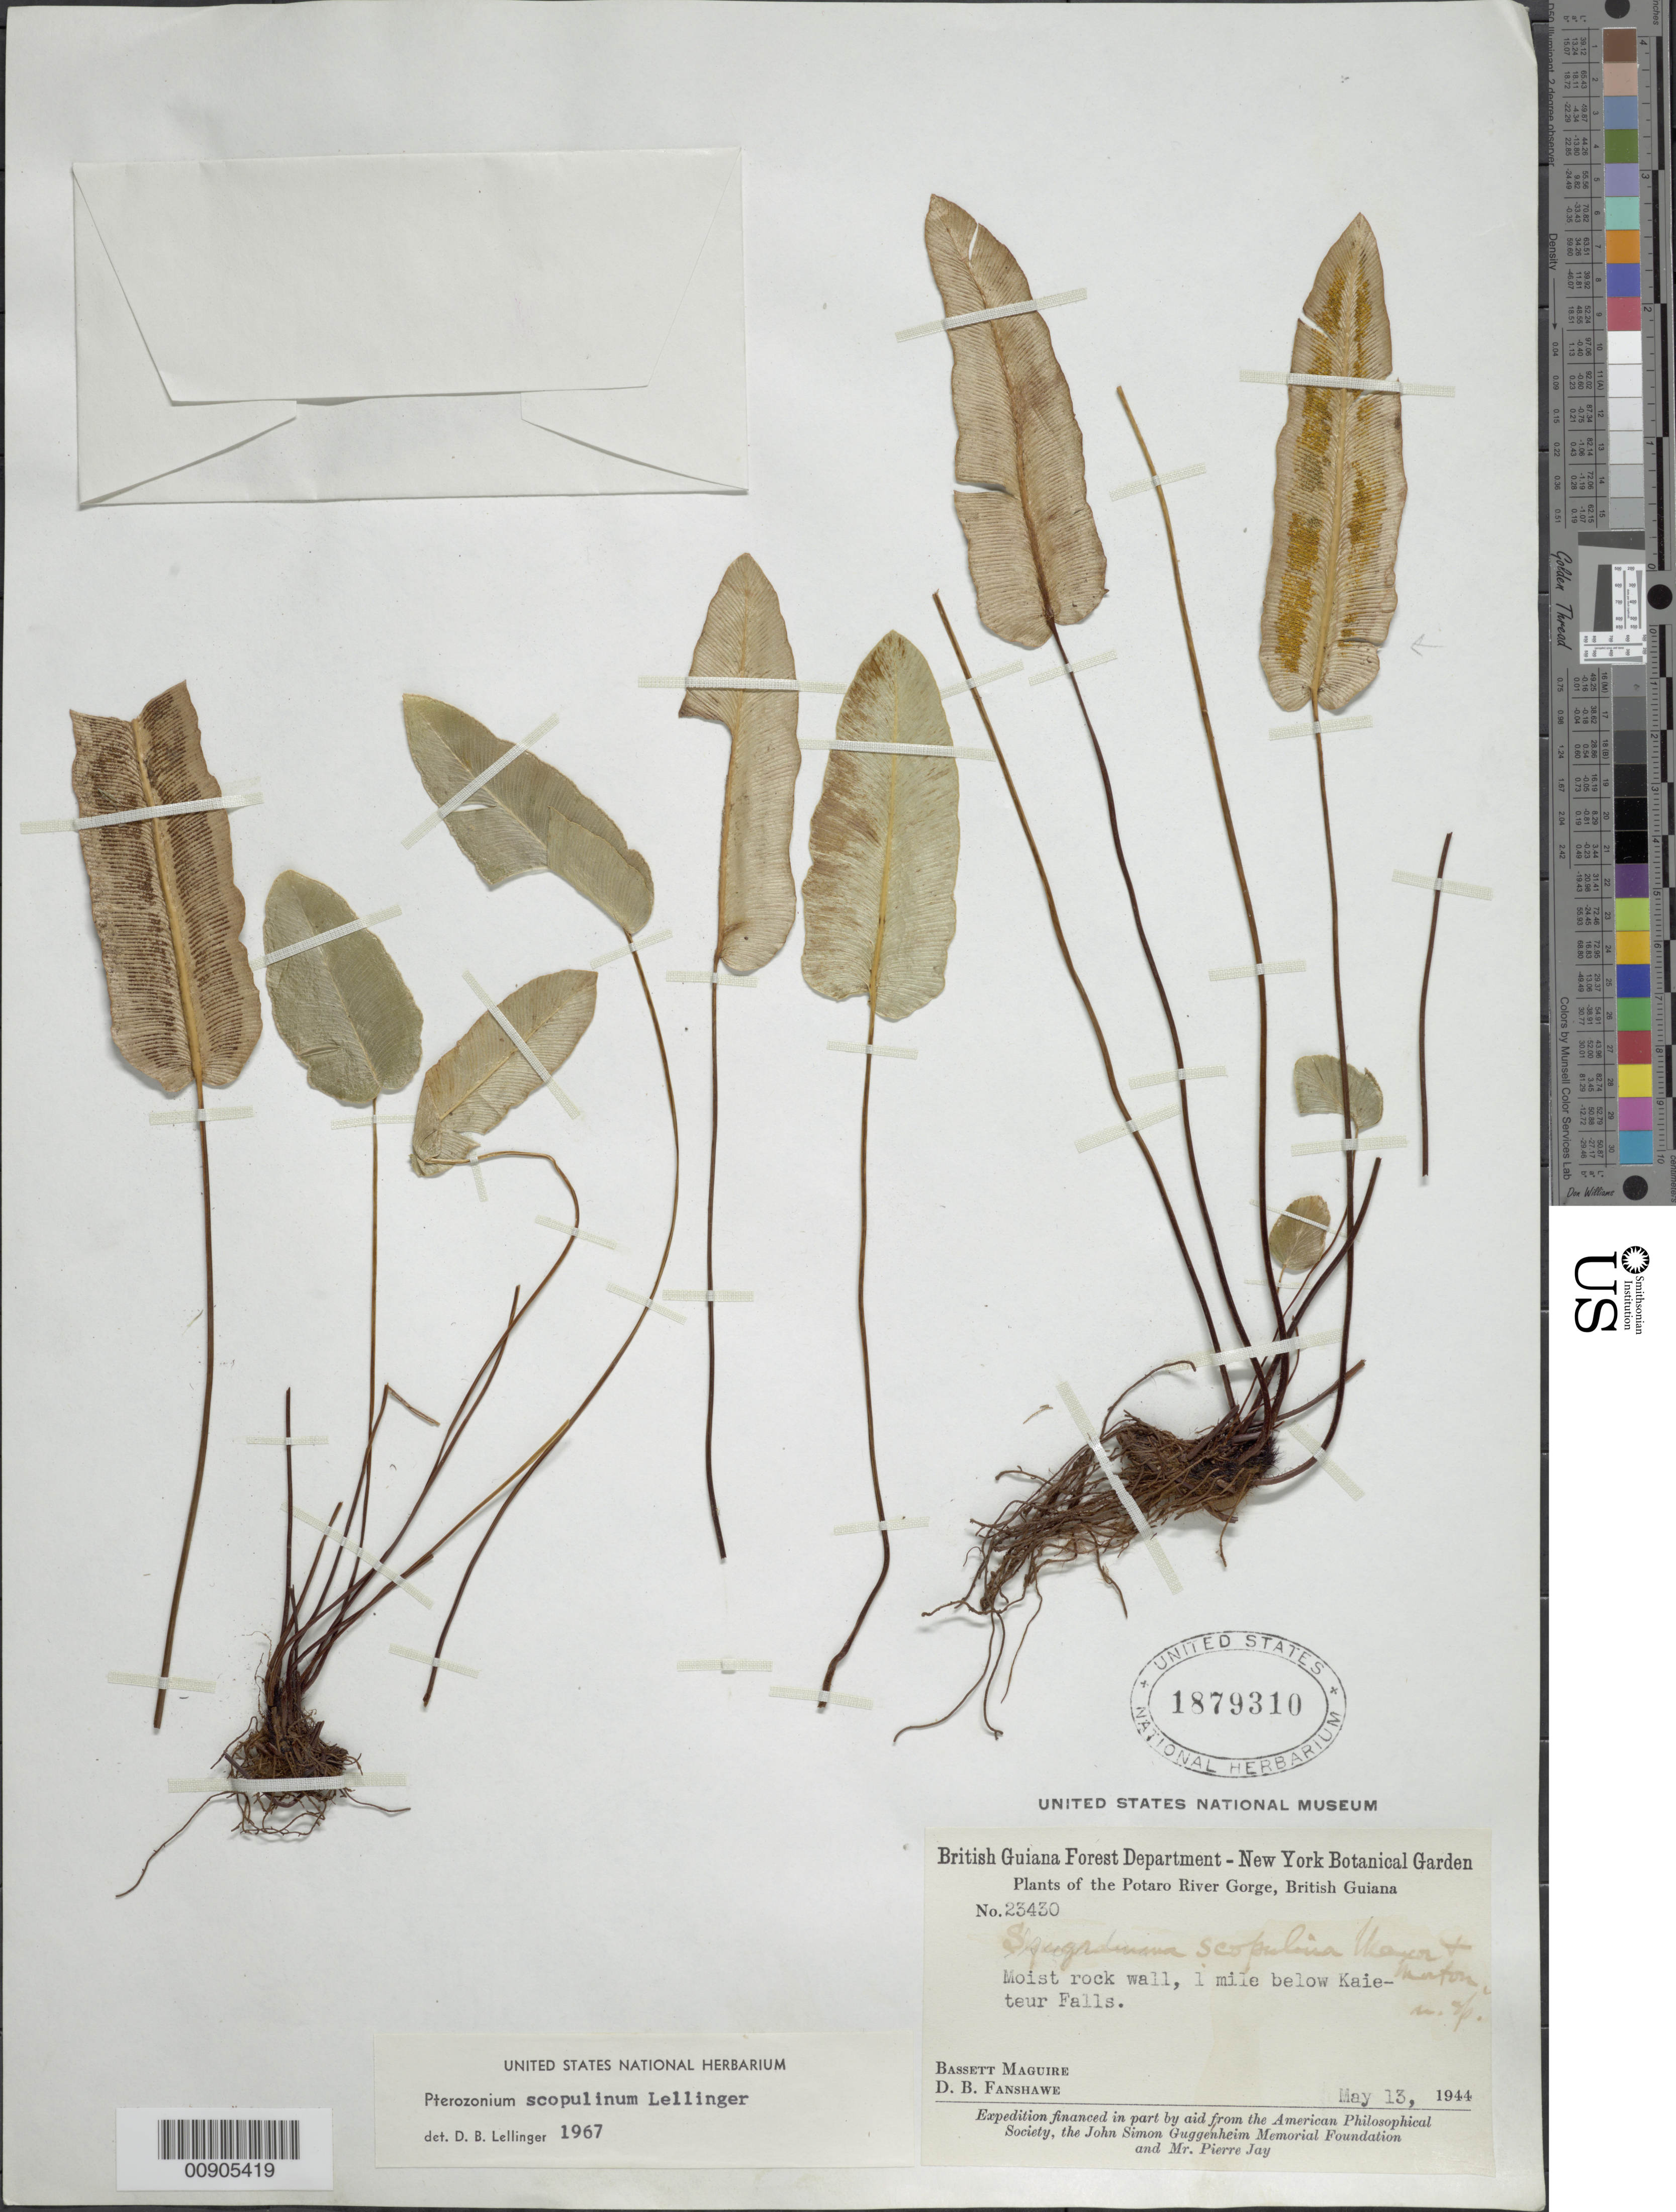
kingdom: Plantae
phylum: Tracheophyta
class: Polypodiopsida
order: Polypodiales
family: Pteridaceae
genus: Pterozonium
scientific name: Pterozonium scopulinum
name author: Lellinger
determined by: Lellinger, David B., (BOT), Smithsonian Institution - National Museum of Natural History (UNITED STATES)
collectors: B. Maguire & D. B. Fanshawe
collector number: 23430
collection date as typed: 13-May-44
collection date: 1944-05-13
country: Guyana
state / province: Potaro-Siparuni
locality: Potaro River Gorge, 1 mile below Kaieteur Falls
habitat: Moist rock wall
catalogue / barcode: US 1879310